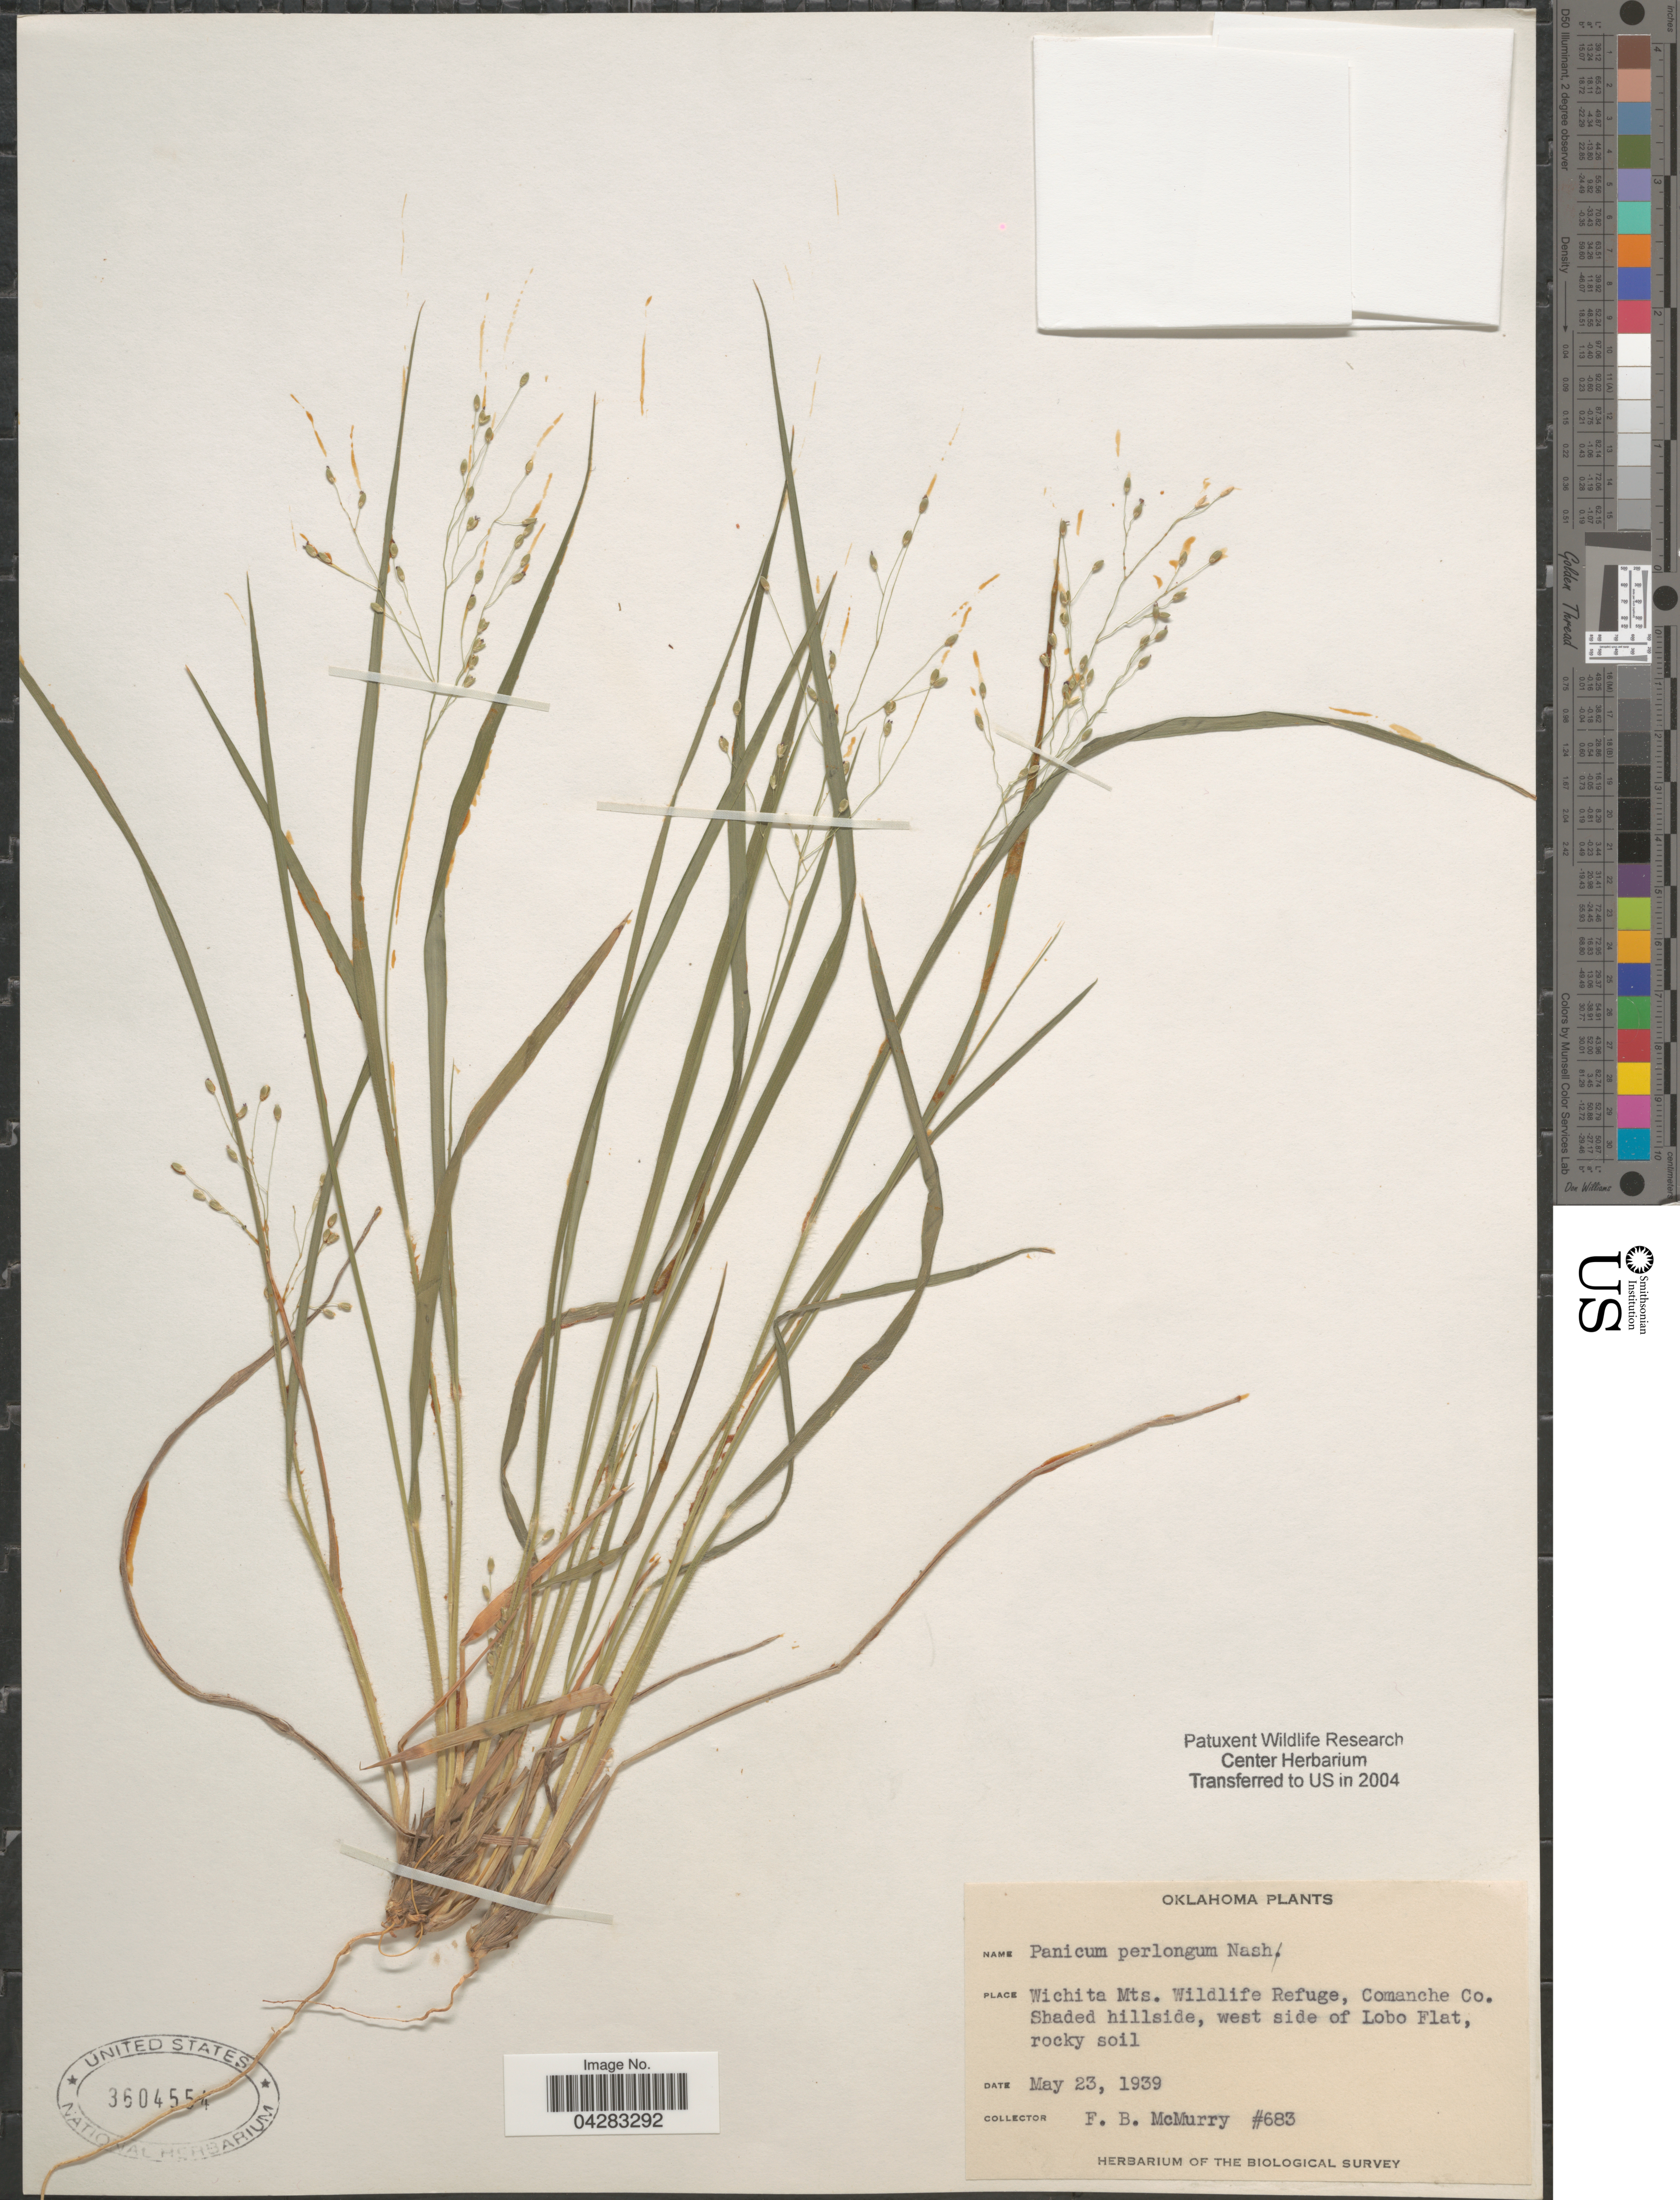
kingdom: Plantae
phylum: Tracheophyta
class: Liliopsida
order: Poales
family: Poaceae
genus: Dichanthelium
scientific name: Dichanthelium linearifolium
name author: (Scribn.) Gould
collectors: F. B. McMurry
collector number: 683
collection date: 1939-05-23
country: United States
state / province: Oklahoma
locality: Wichita Mts. Wildlife Refuge, Comanche Co. Shaded hillside, west side of Lobo Flat, rocky soil.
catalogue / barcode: US 3604554